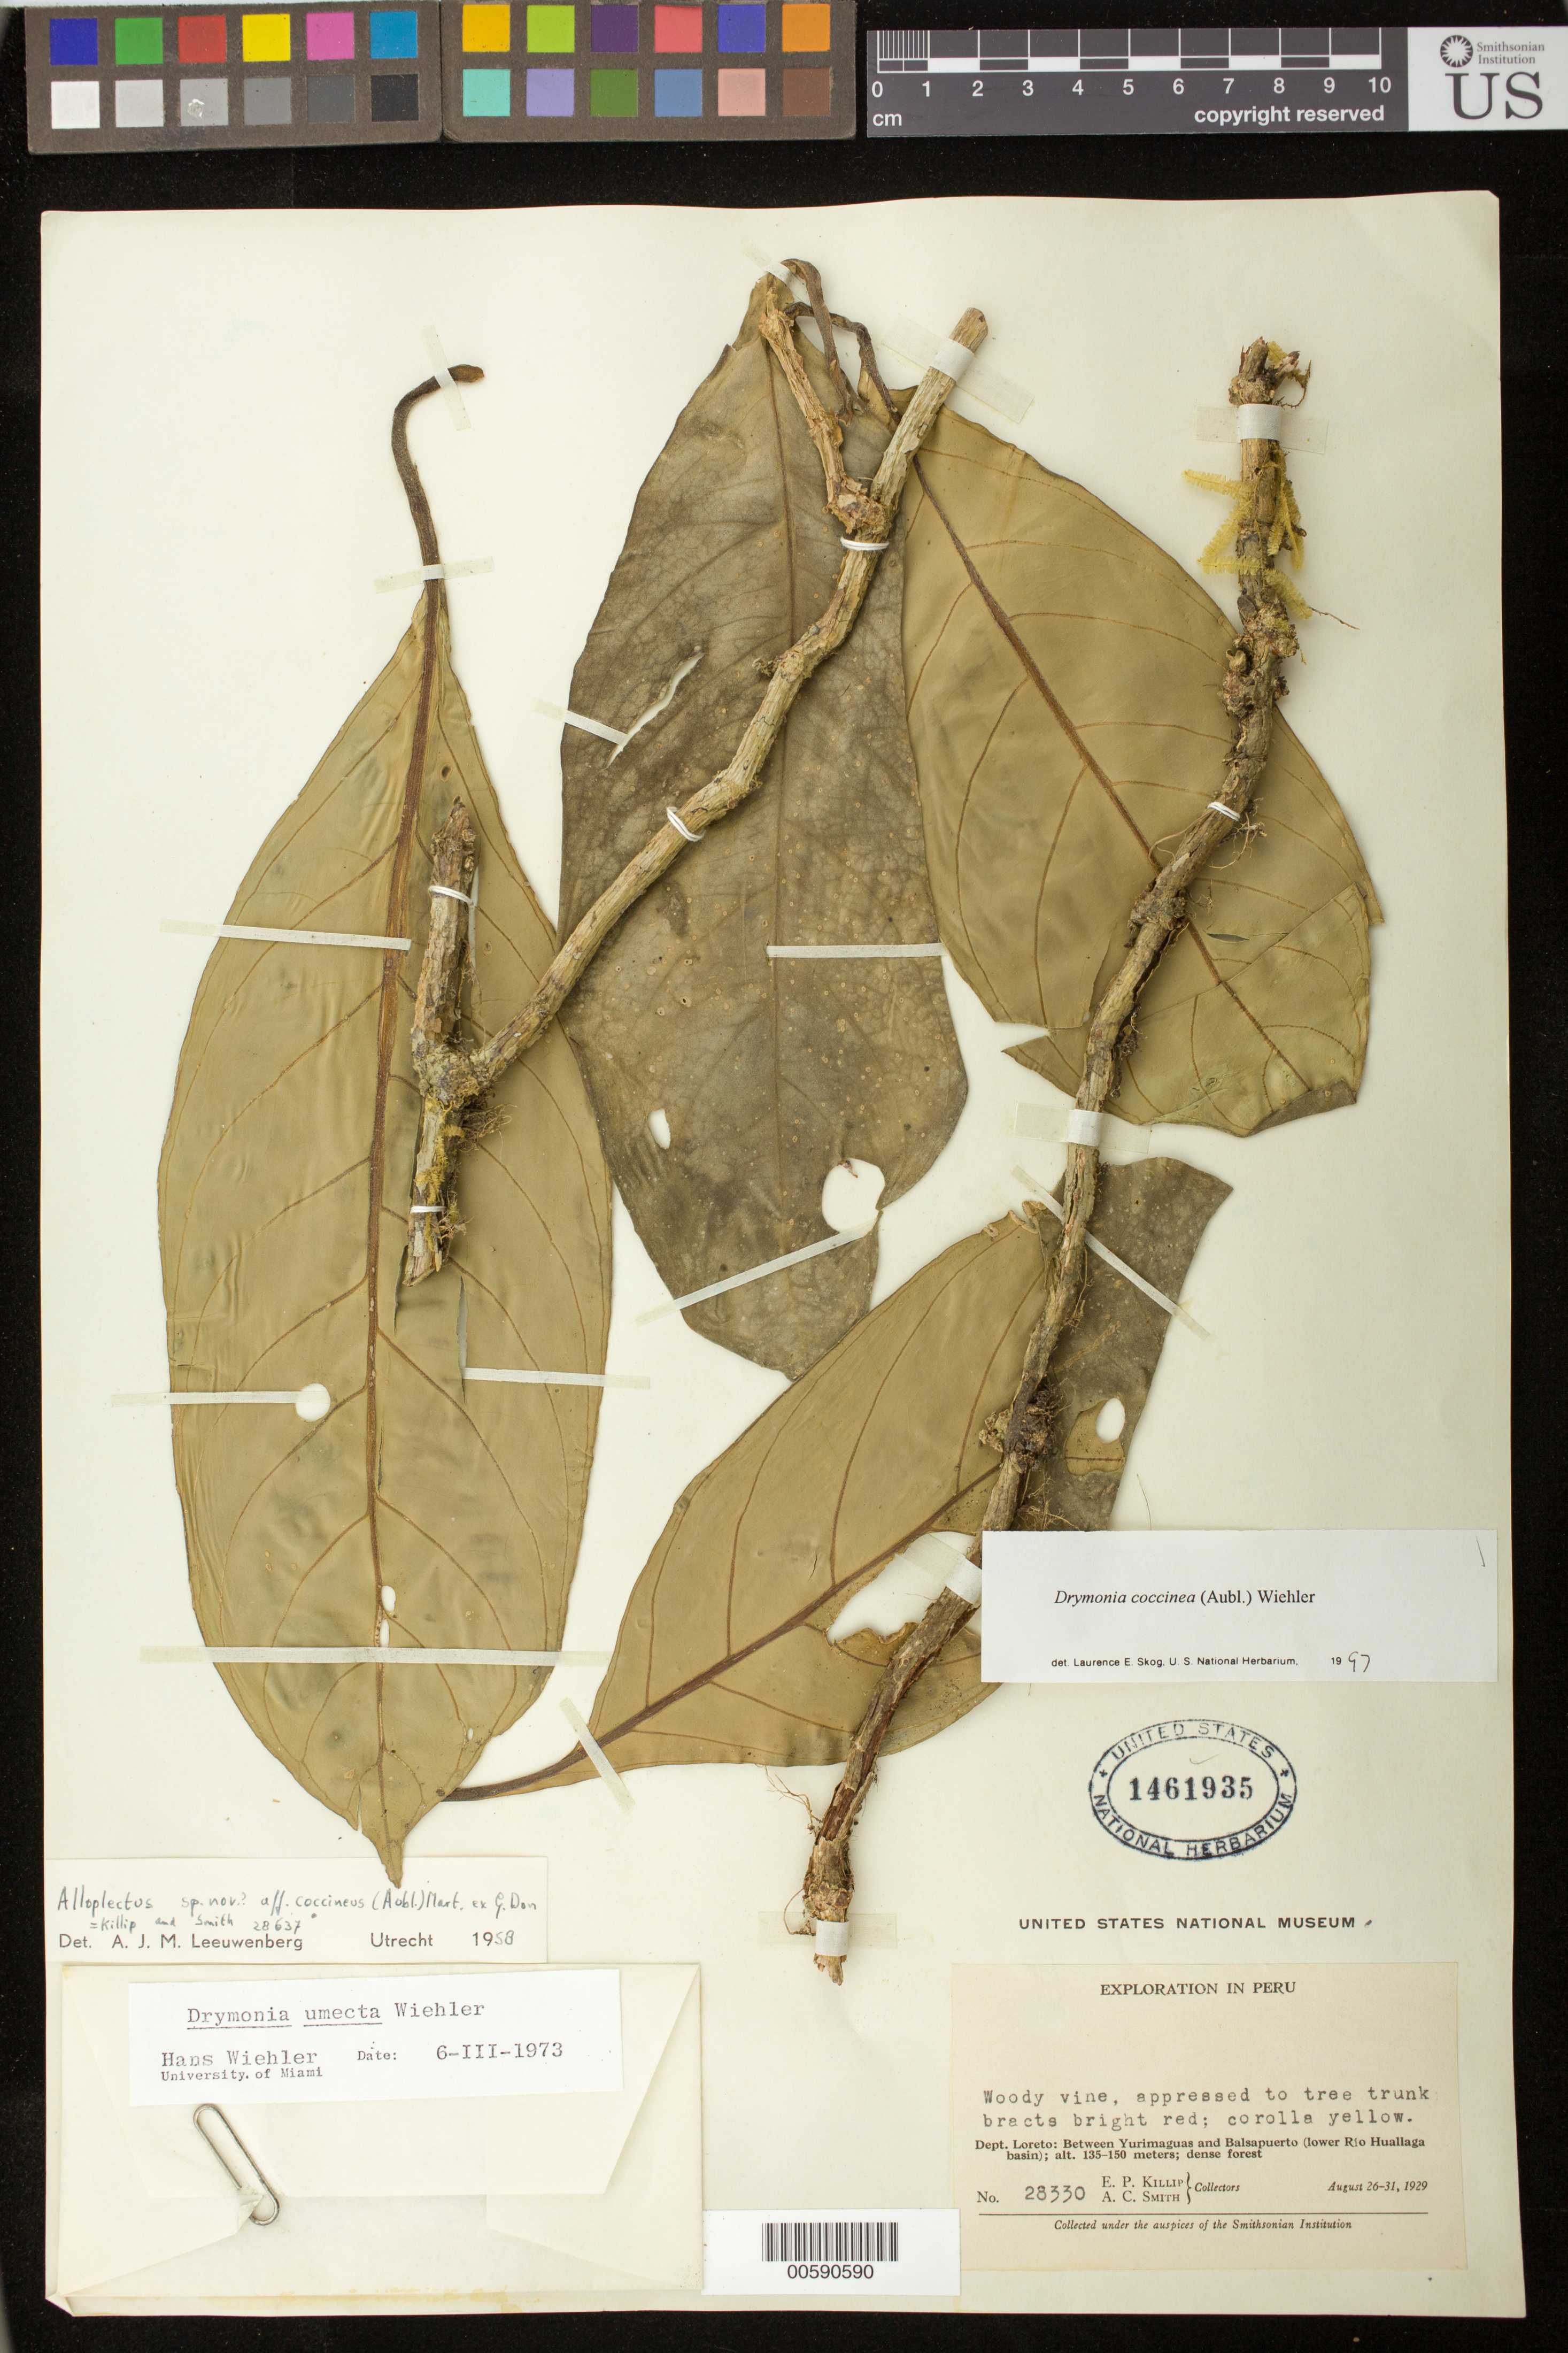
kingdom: Plantae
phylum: Tracheophyta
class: Magnoliopsida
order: Lamiales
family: Gesneriaceae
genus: Drymonia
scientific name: Drymonia erythroloma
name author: (Leeuwenb.) Wiehler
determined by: Skog, Laurence E.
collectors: E. P. Killip & A. C. Smith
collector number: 28330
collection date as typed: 26-31 Apr 1929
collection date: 1929-04-26/1929-04-30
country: Peru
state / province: Loreto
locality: Between Yurimaguas and Balsapuerto (lower Rio Huallaga basin)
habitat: Dense forest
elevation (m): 135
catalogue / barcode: US 1461935